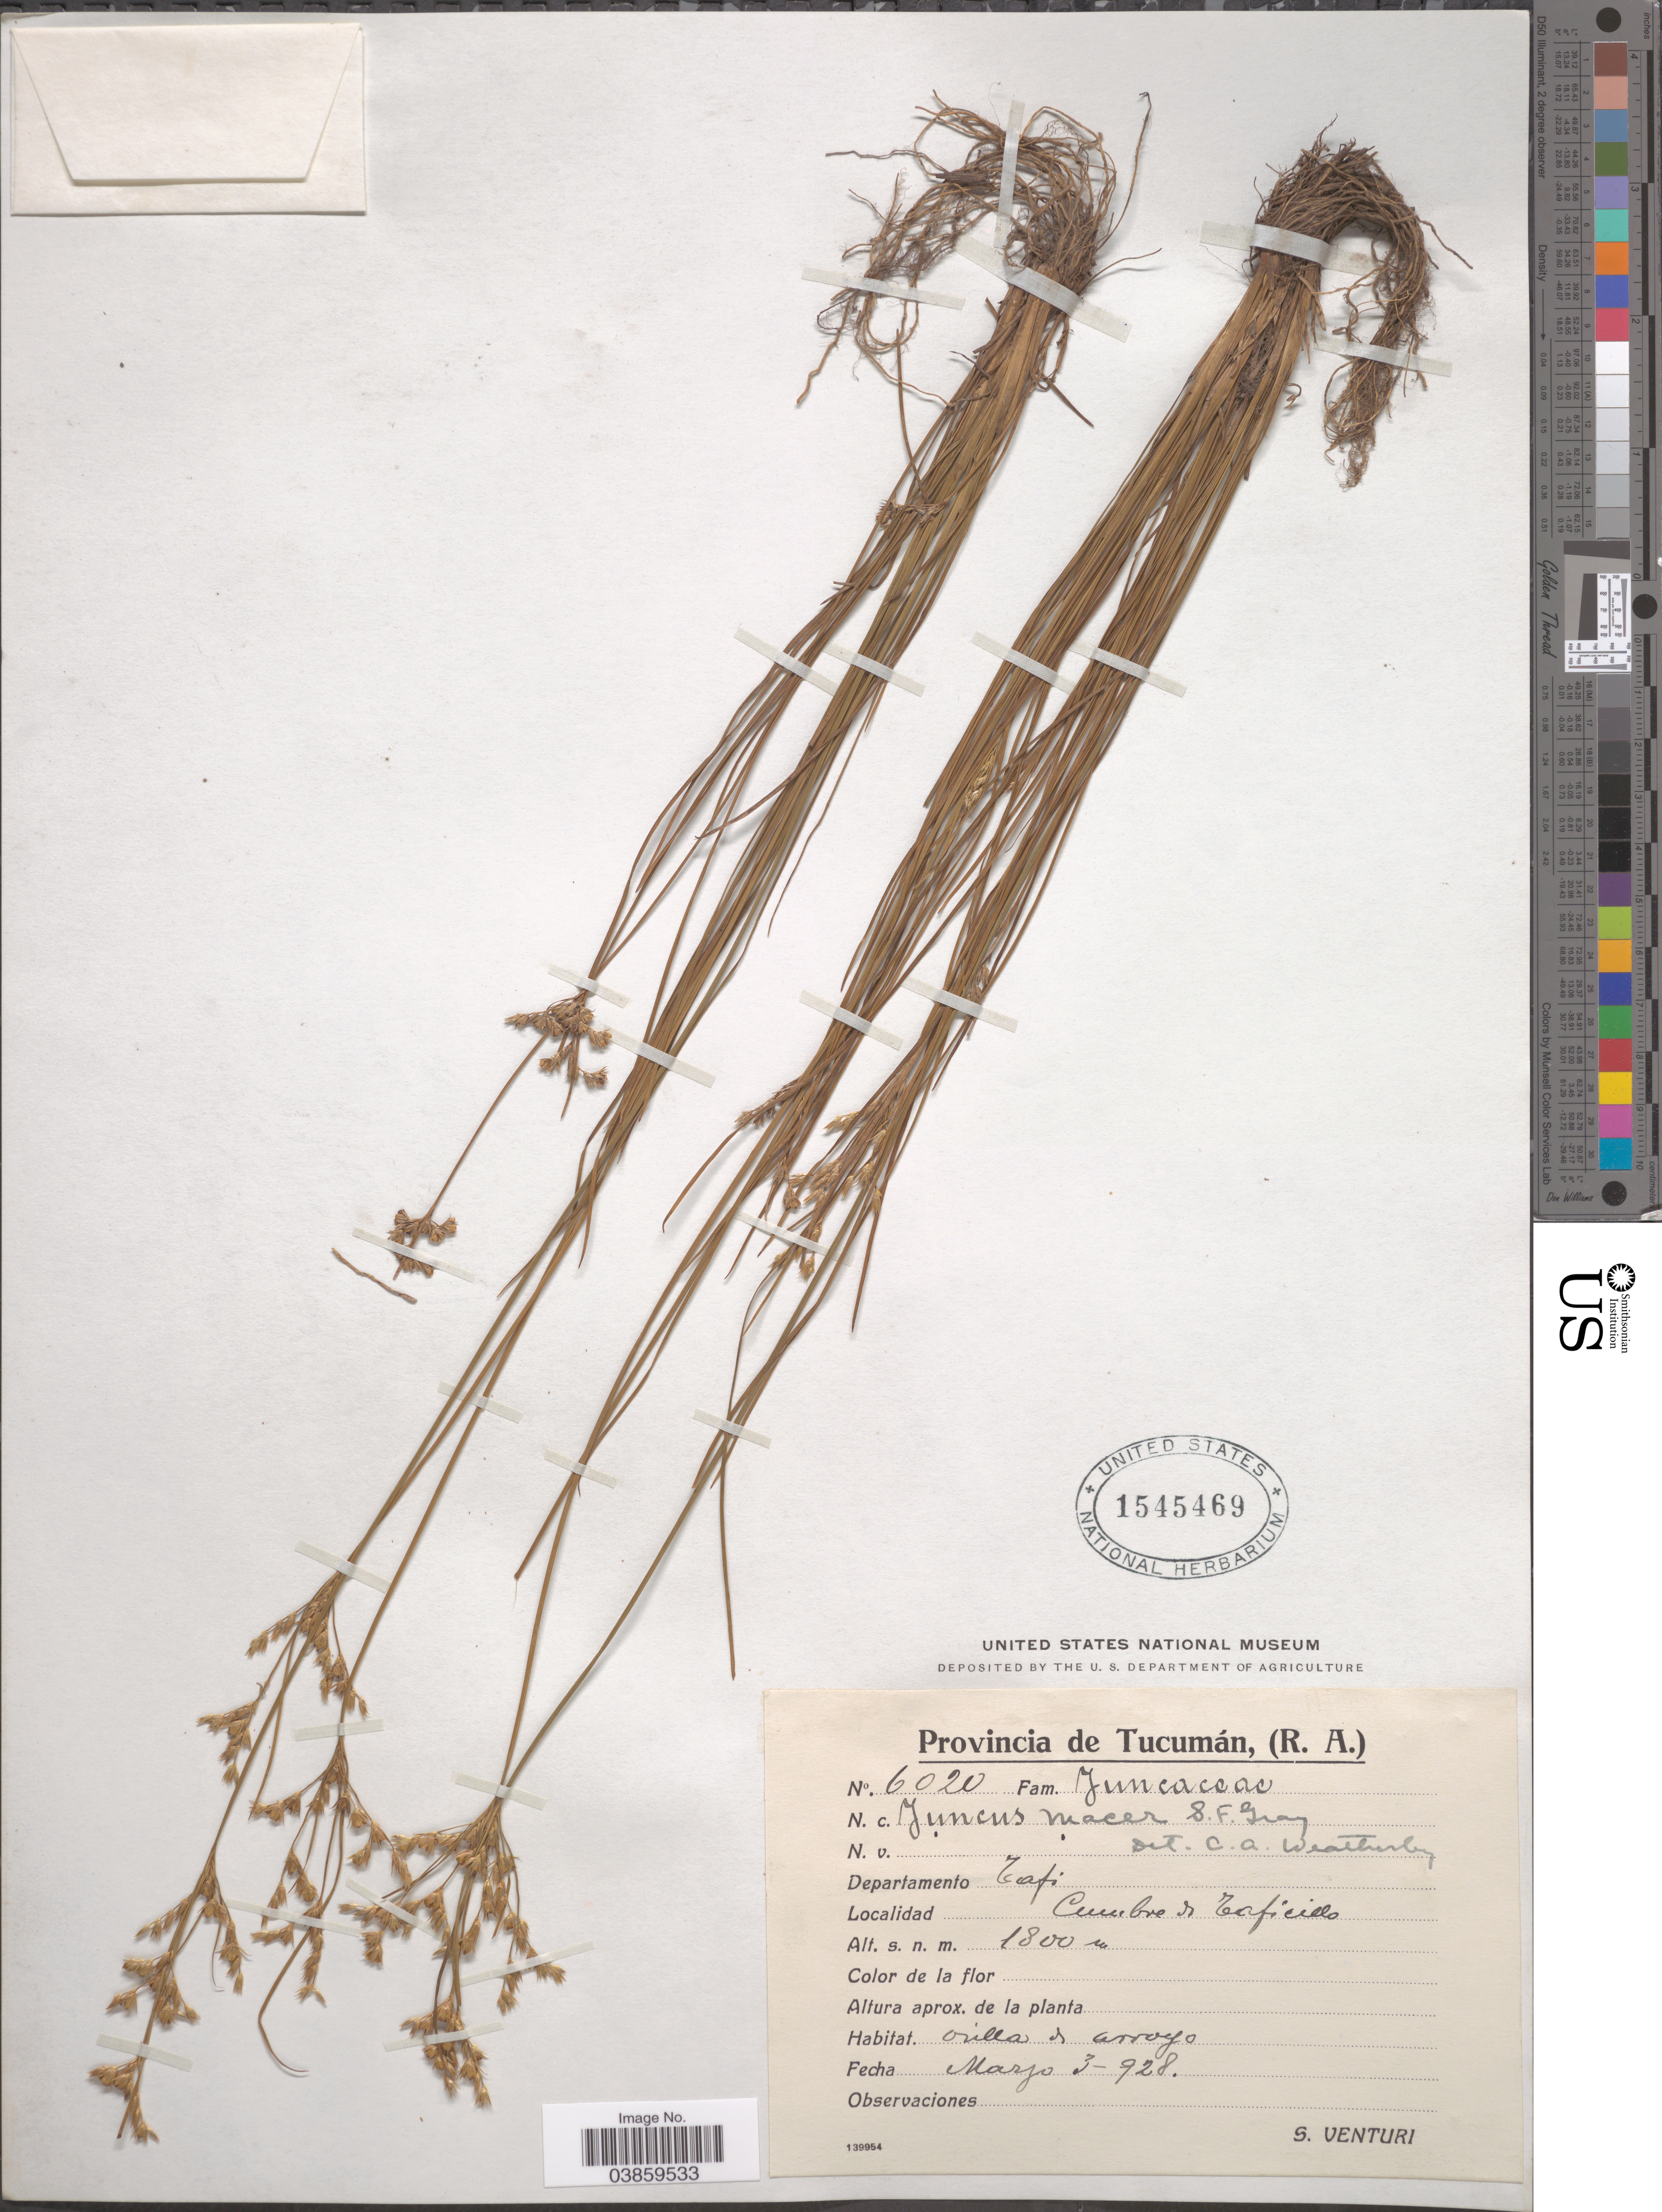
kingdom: Plantae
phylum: Tracheophyta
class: Liliopsida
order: Poales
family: Juncaceae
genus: Juncus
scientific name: Juncus macer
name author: S.F. Gray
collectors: S. Venturi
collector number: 6020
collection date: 1928-03-03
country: Argentina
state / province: Tucuman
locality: Departamento Tafi. Cumbre de Taficillo.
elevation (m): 1800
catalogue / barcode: US 1545469